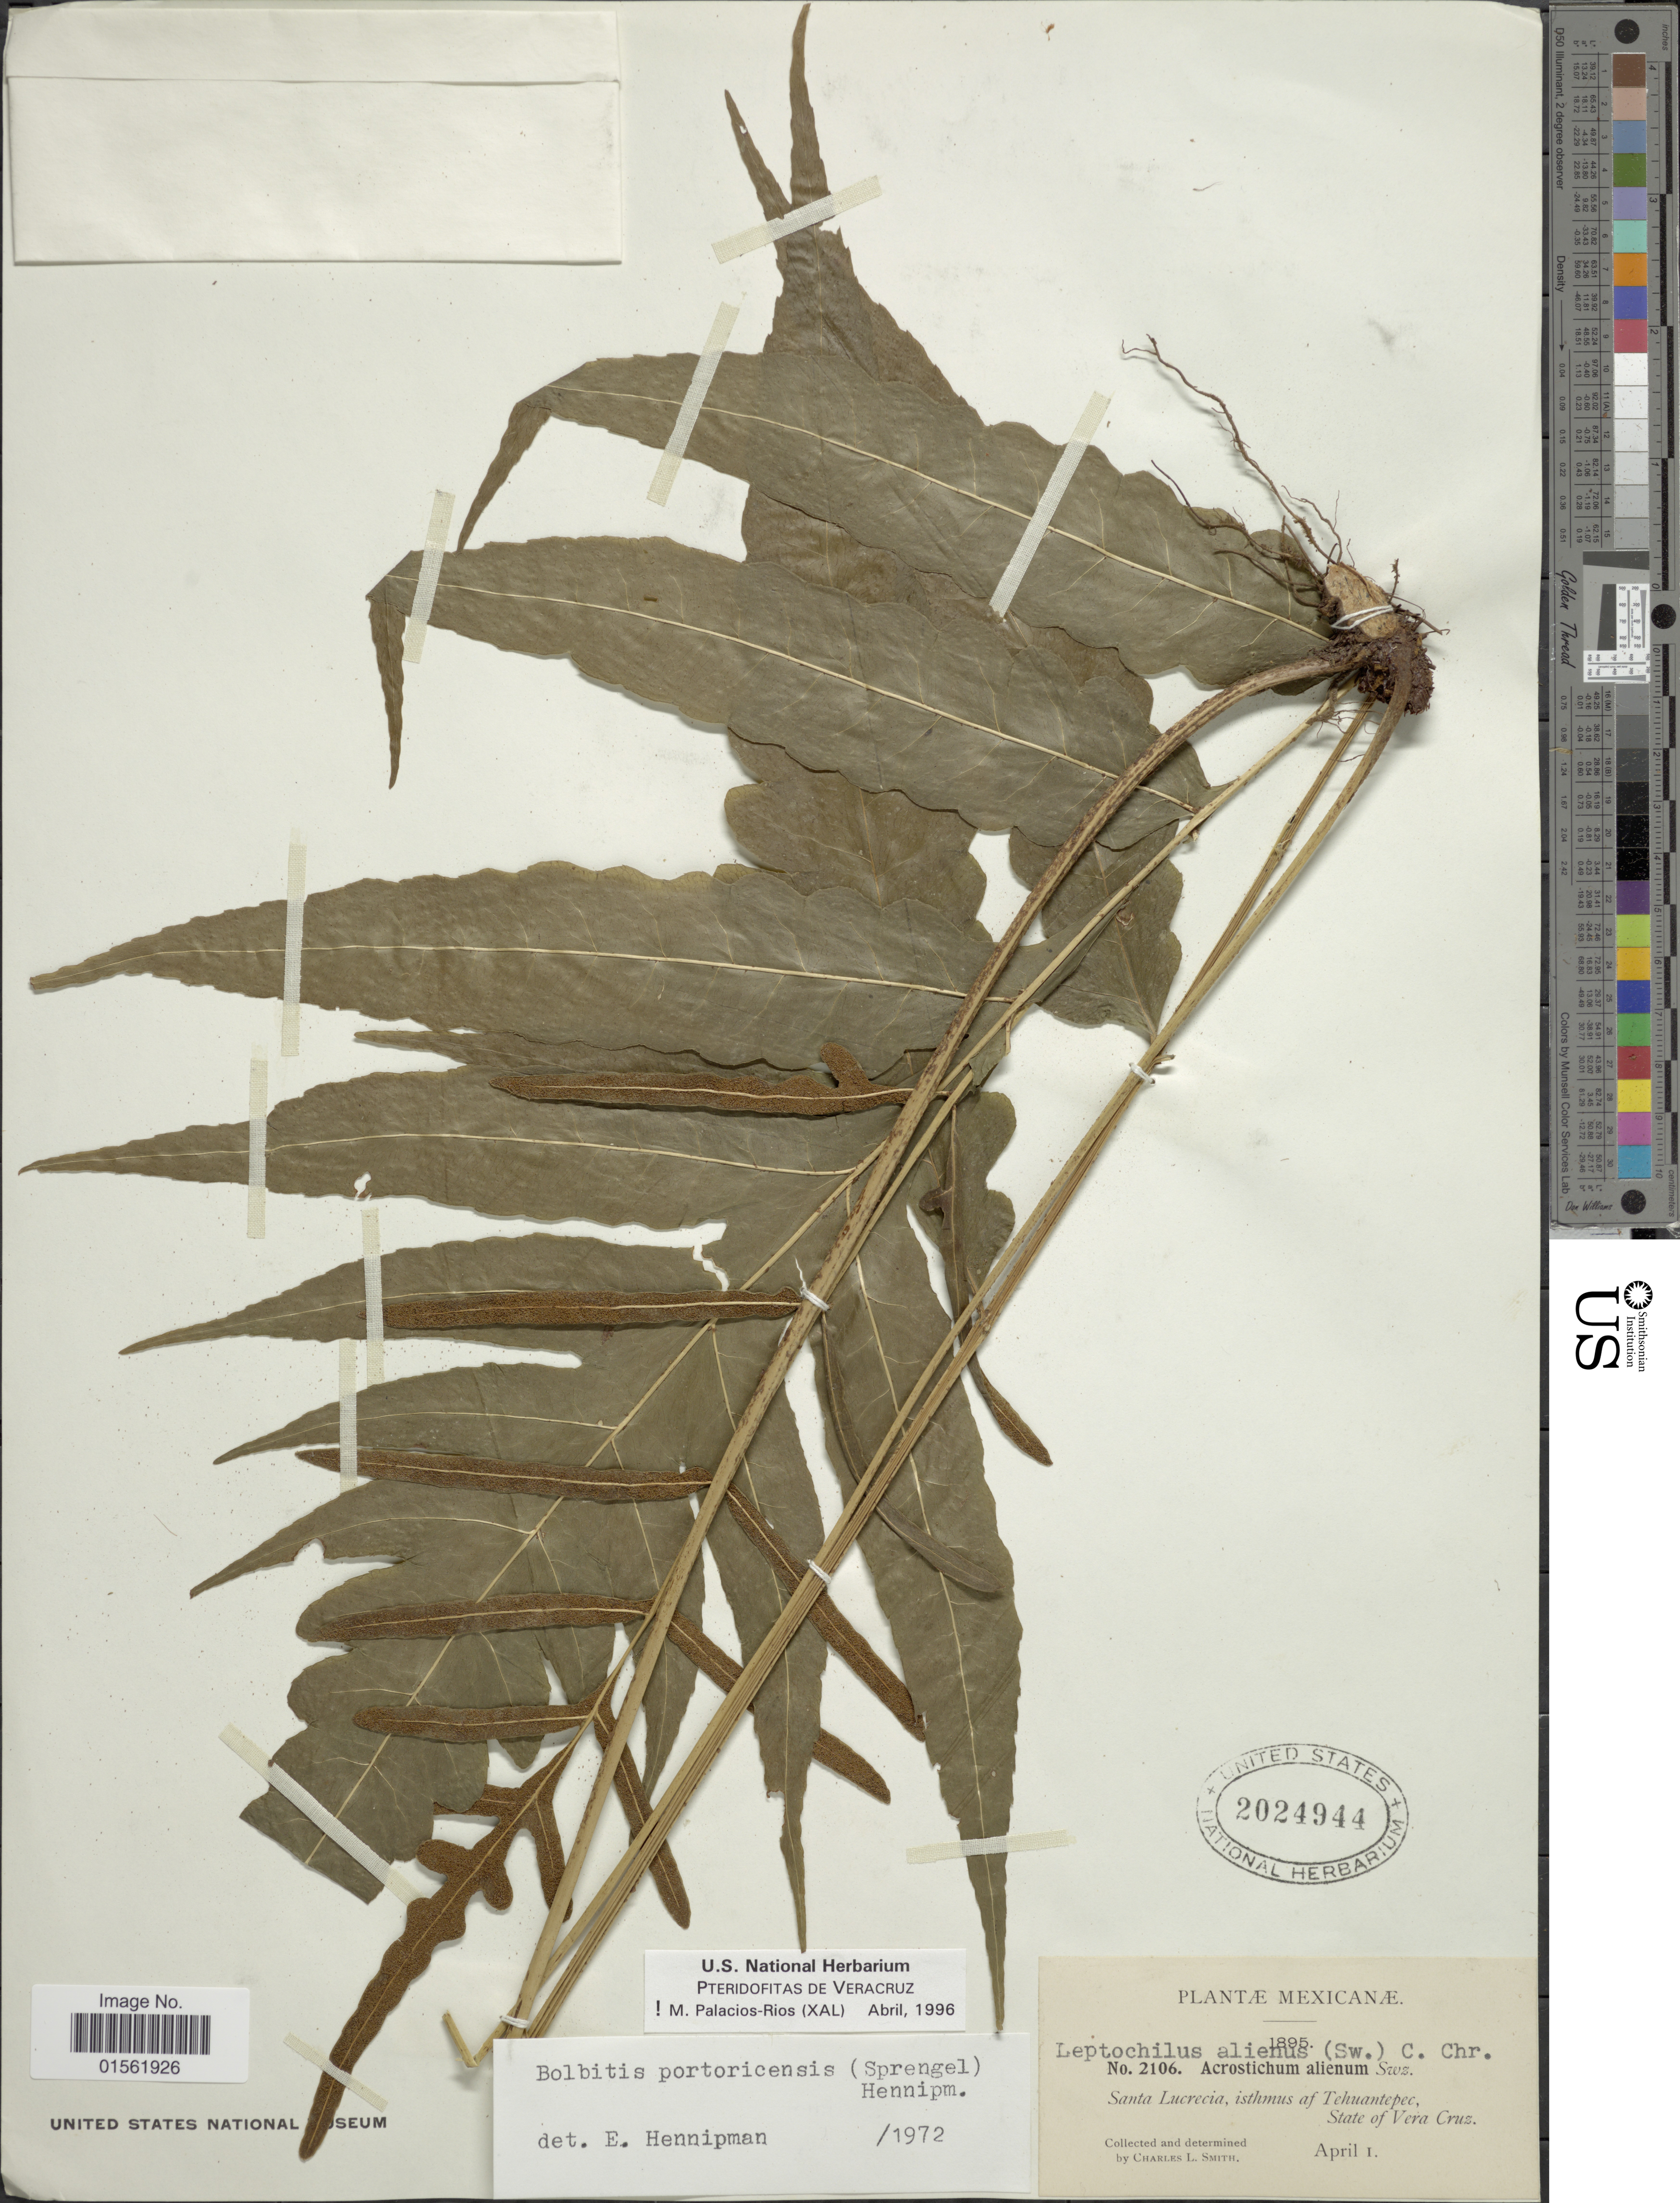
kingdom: Plantae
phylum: Tracheophyta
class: Polypodiopsida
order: Polypodiales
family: Dryopteridaceae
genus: Bolbitis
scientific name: Bolbitis portoricensis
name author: (Spreng.) Hennipman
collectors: C. L. Smith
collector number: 2106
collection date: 1895-04-01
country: Mexico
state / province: Veracruz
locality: Santa Lucrecia, isthmus of Tehuantepec, State of Vera Cruz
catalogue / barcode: US 2024944